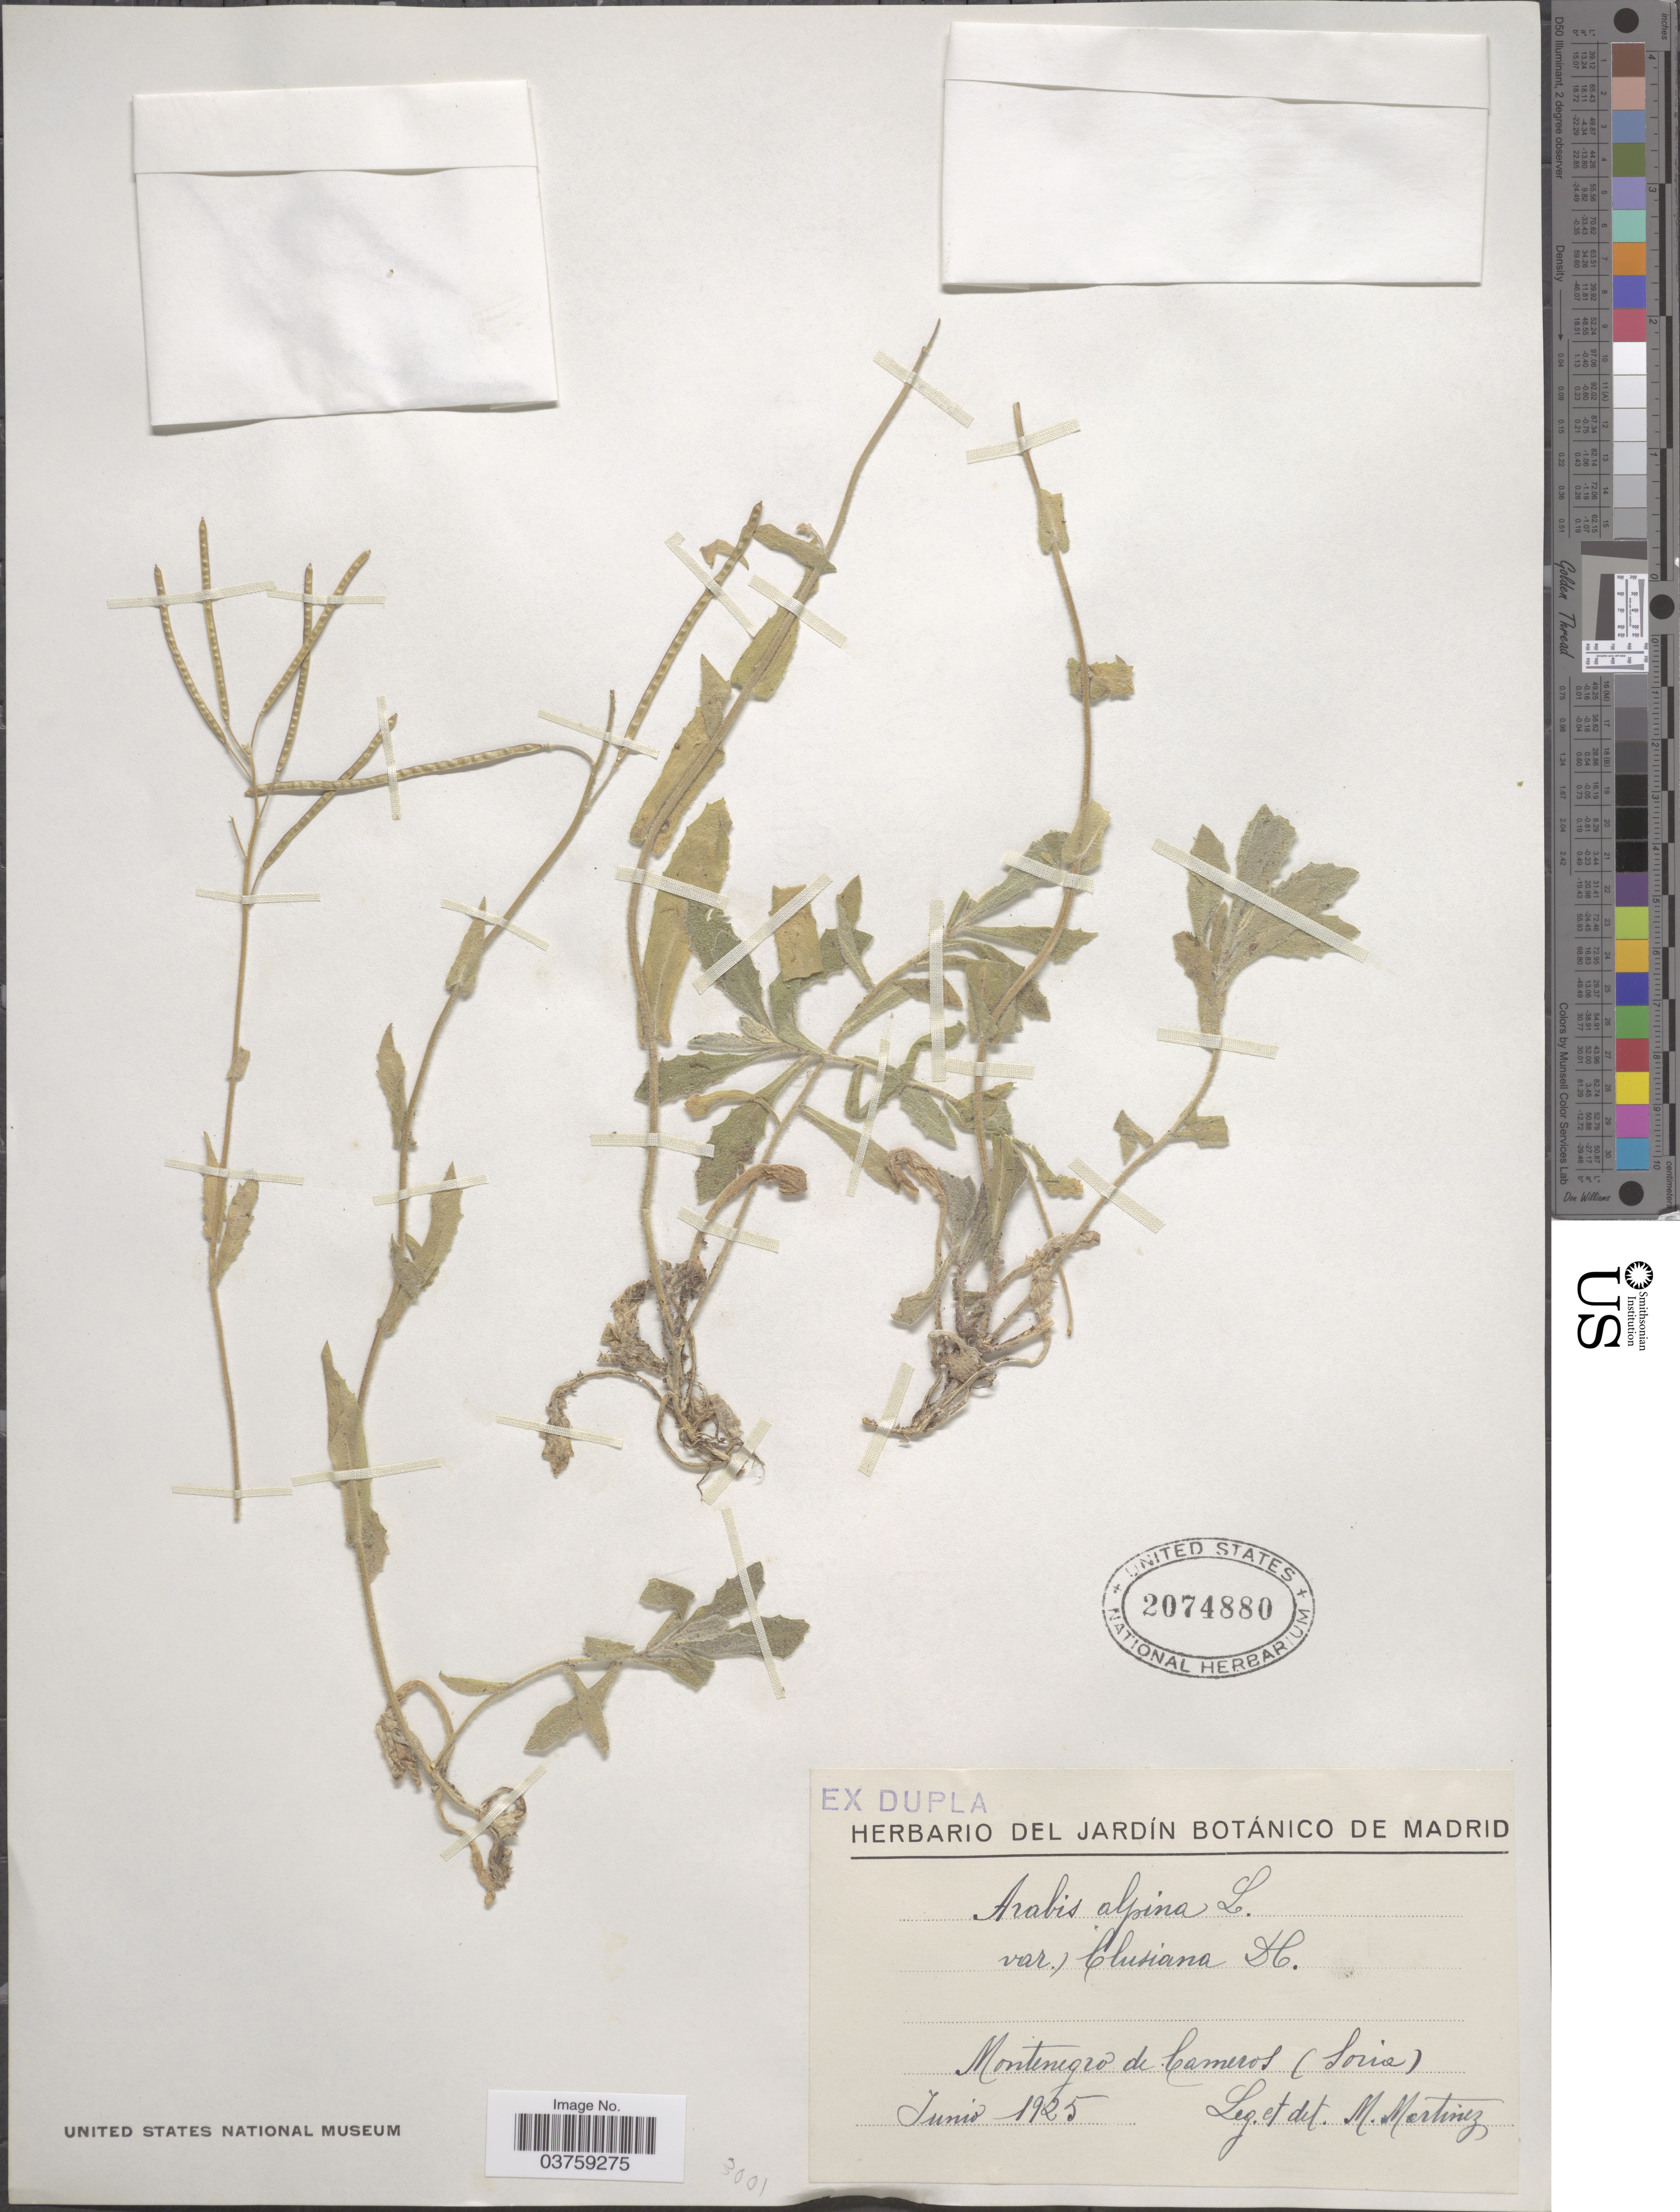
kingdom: Plantae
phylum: Tracheophyta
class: Magnoliopsida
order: Brassicales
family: Brassicaceae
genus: Arabis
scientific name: Arabis alpina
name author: L.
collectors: M. Martínez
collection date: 1925-06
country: Spain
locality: Montenegro de Cameros (Soria).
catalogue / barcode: US 2074880